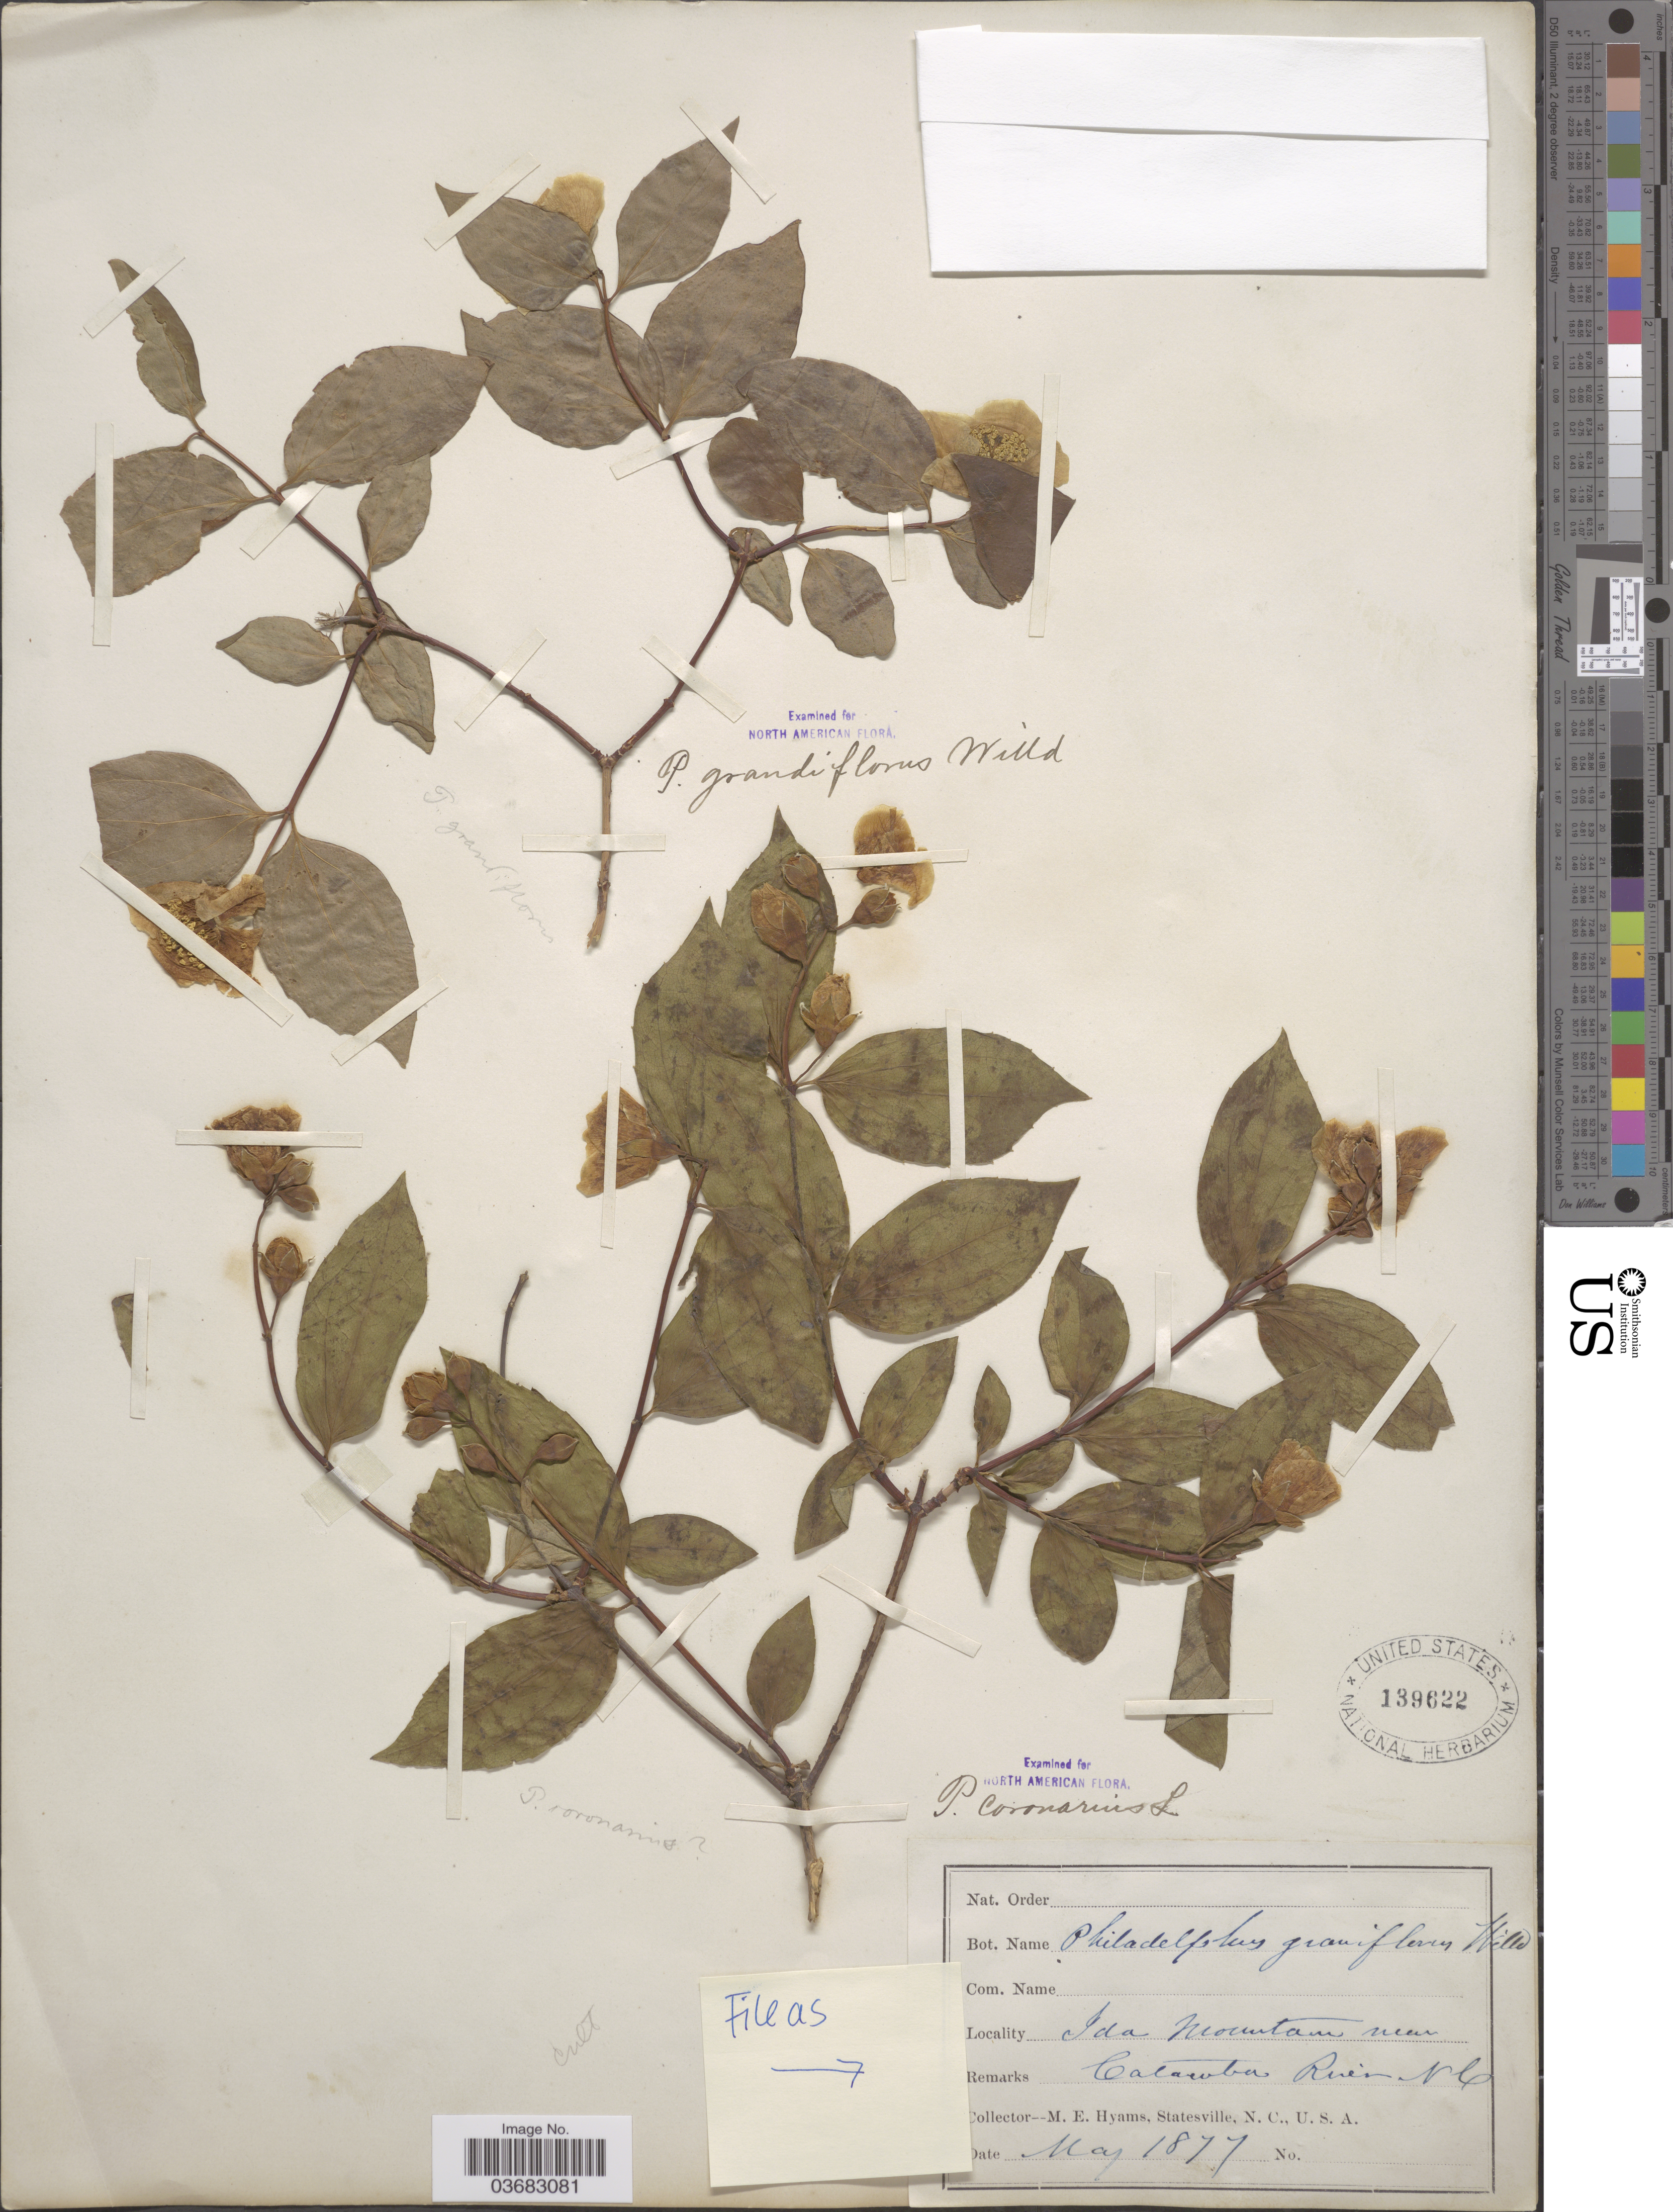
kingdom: Plantae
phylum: Tracheophyta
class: Magnoliopsida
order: Cornales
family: Hydrangeaceae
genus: Philadelphus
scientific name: Philadelphus inodorus var. grandiflorus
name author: (Willd.) A. Gray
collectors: M. E. Hyams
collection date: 1877-05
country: United States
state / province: North Carolina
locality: Ida Mountain near Catawba River.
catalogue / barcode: US 139622